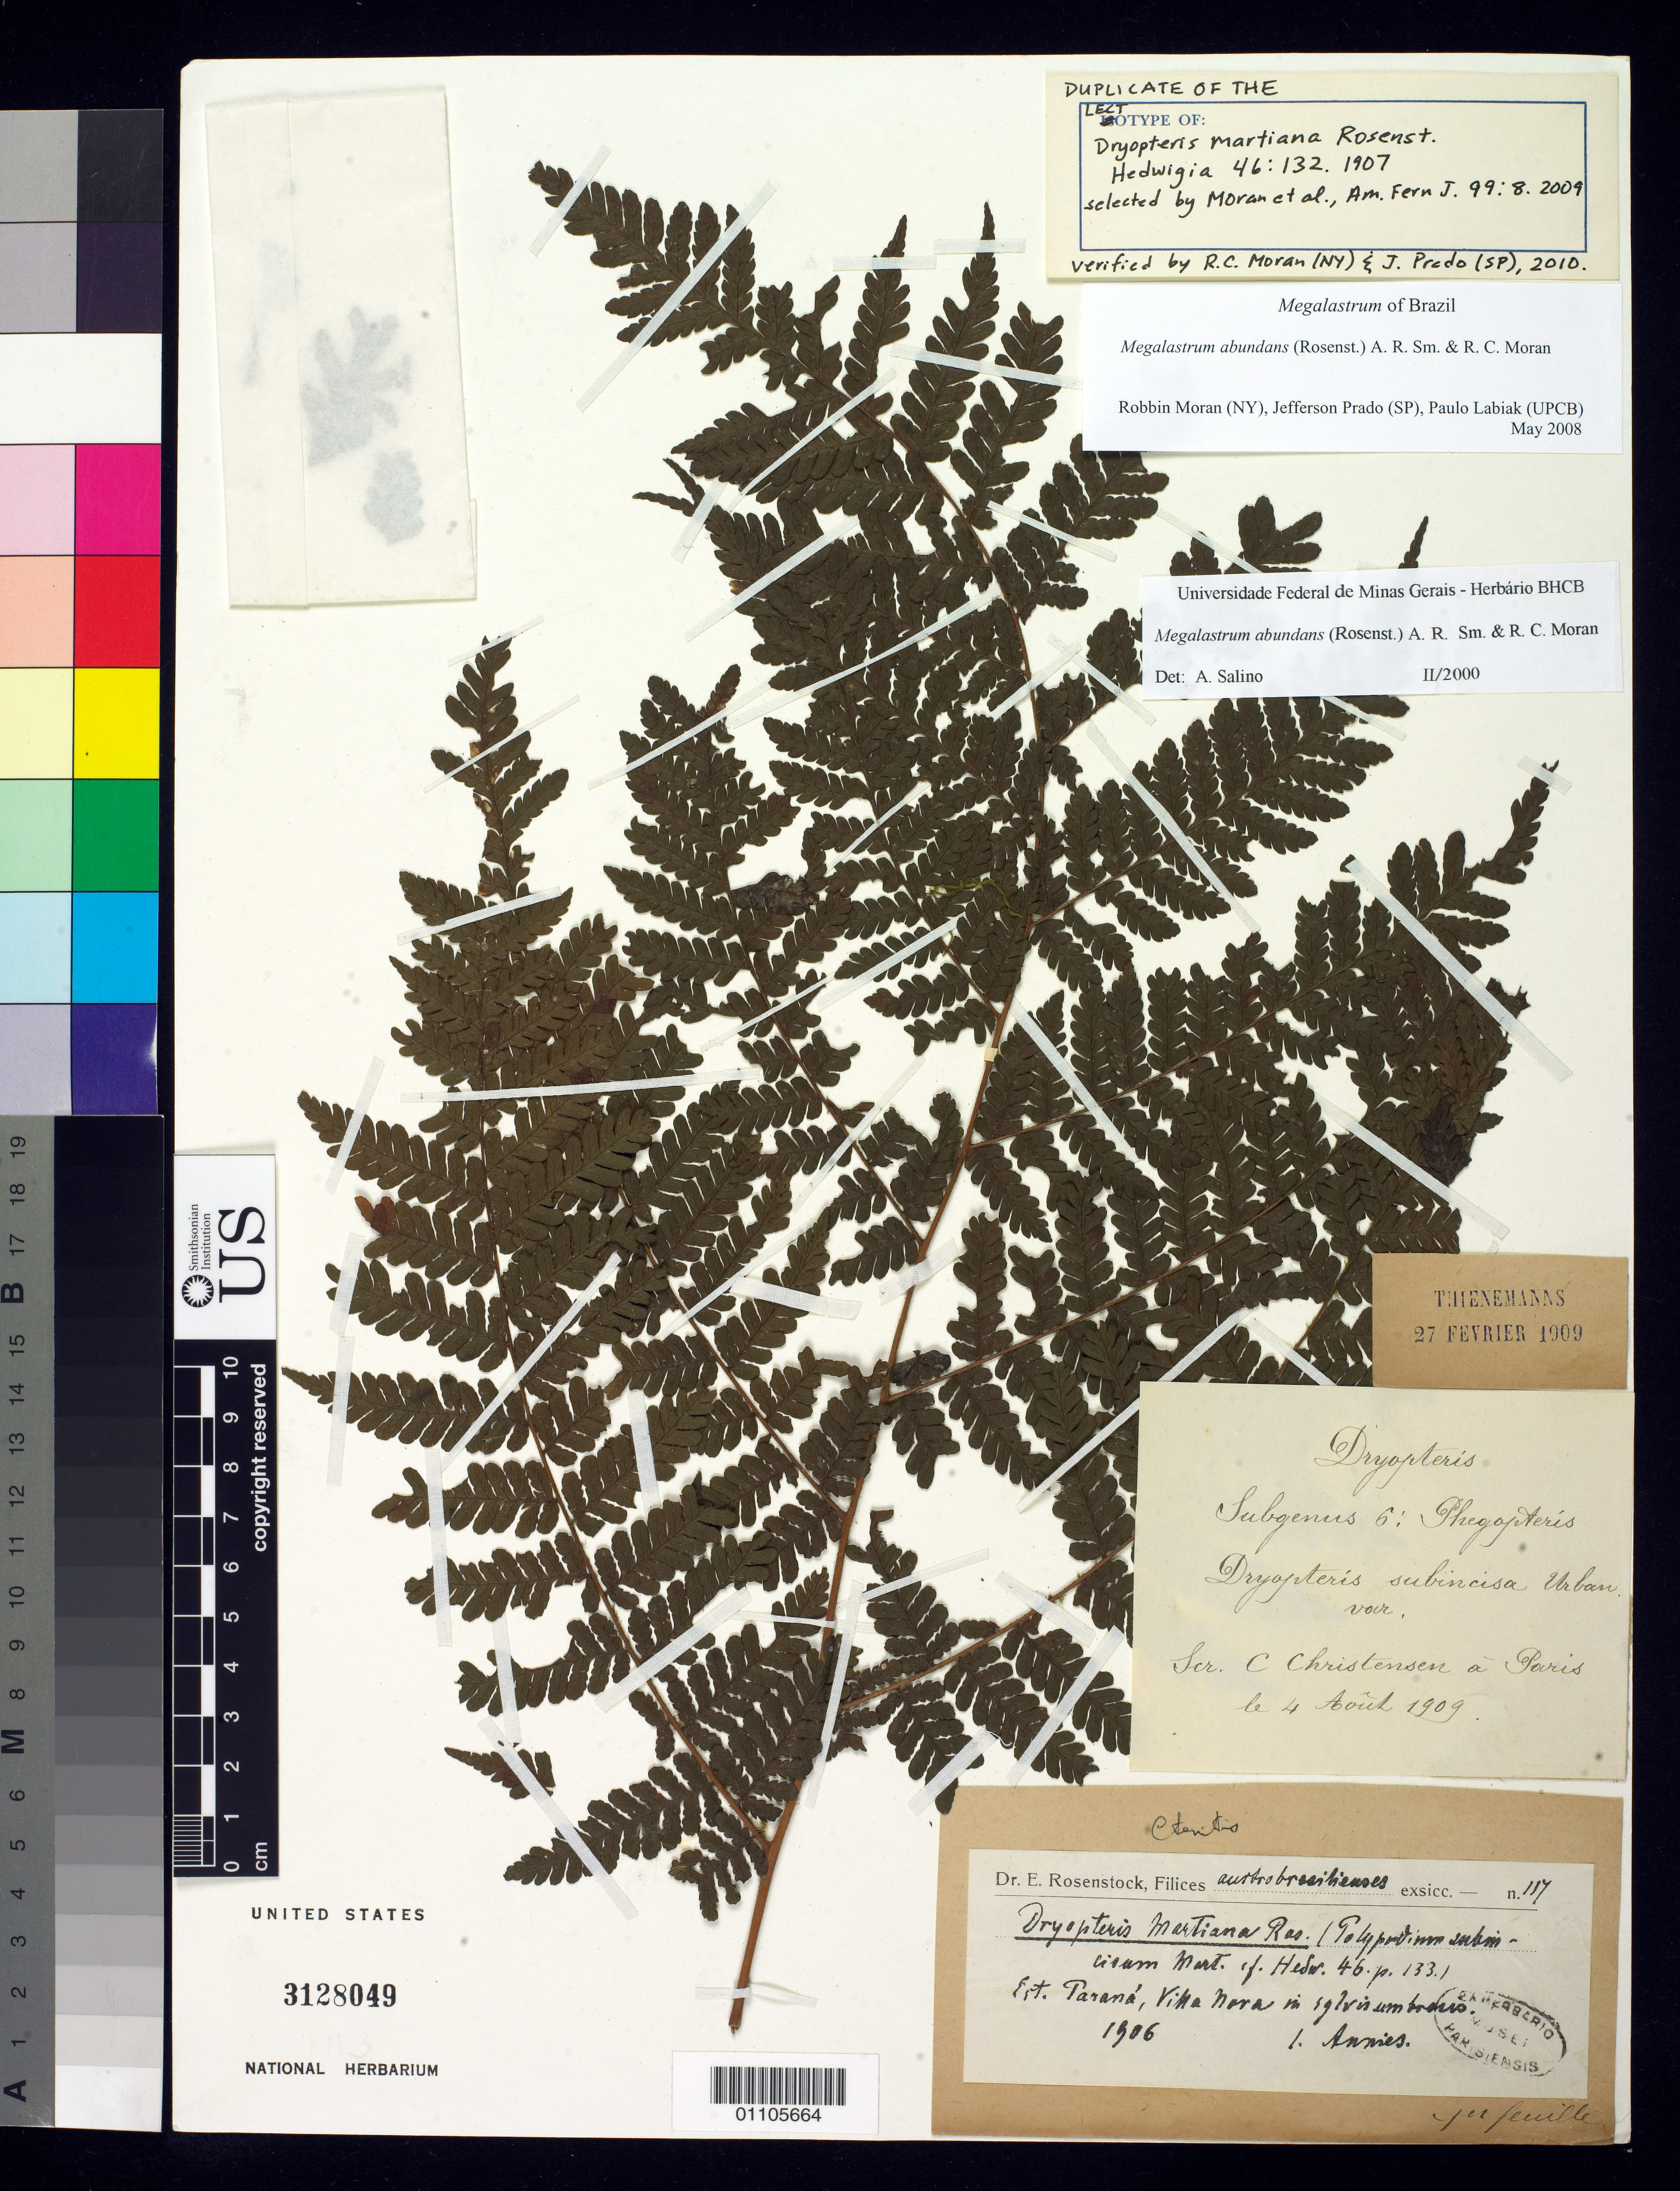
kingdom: Plantae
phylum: Tracheophyta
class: Polypodiopsida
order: Polypodiales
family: Dryopteridaceae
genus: Dryopteris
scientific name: Dryopteris martiana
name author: Rosenst.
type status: Isolectotype; Type Collection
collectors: J. Annies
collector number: Rosenst. exsicc. 117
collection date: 1906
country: Brazil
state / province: Paraná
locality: Villa Nova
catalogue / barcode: US 3128049